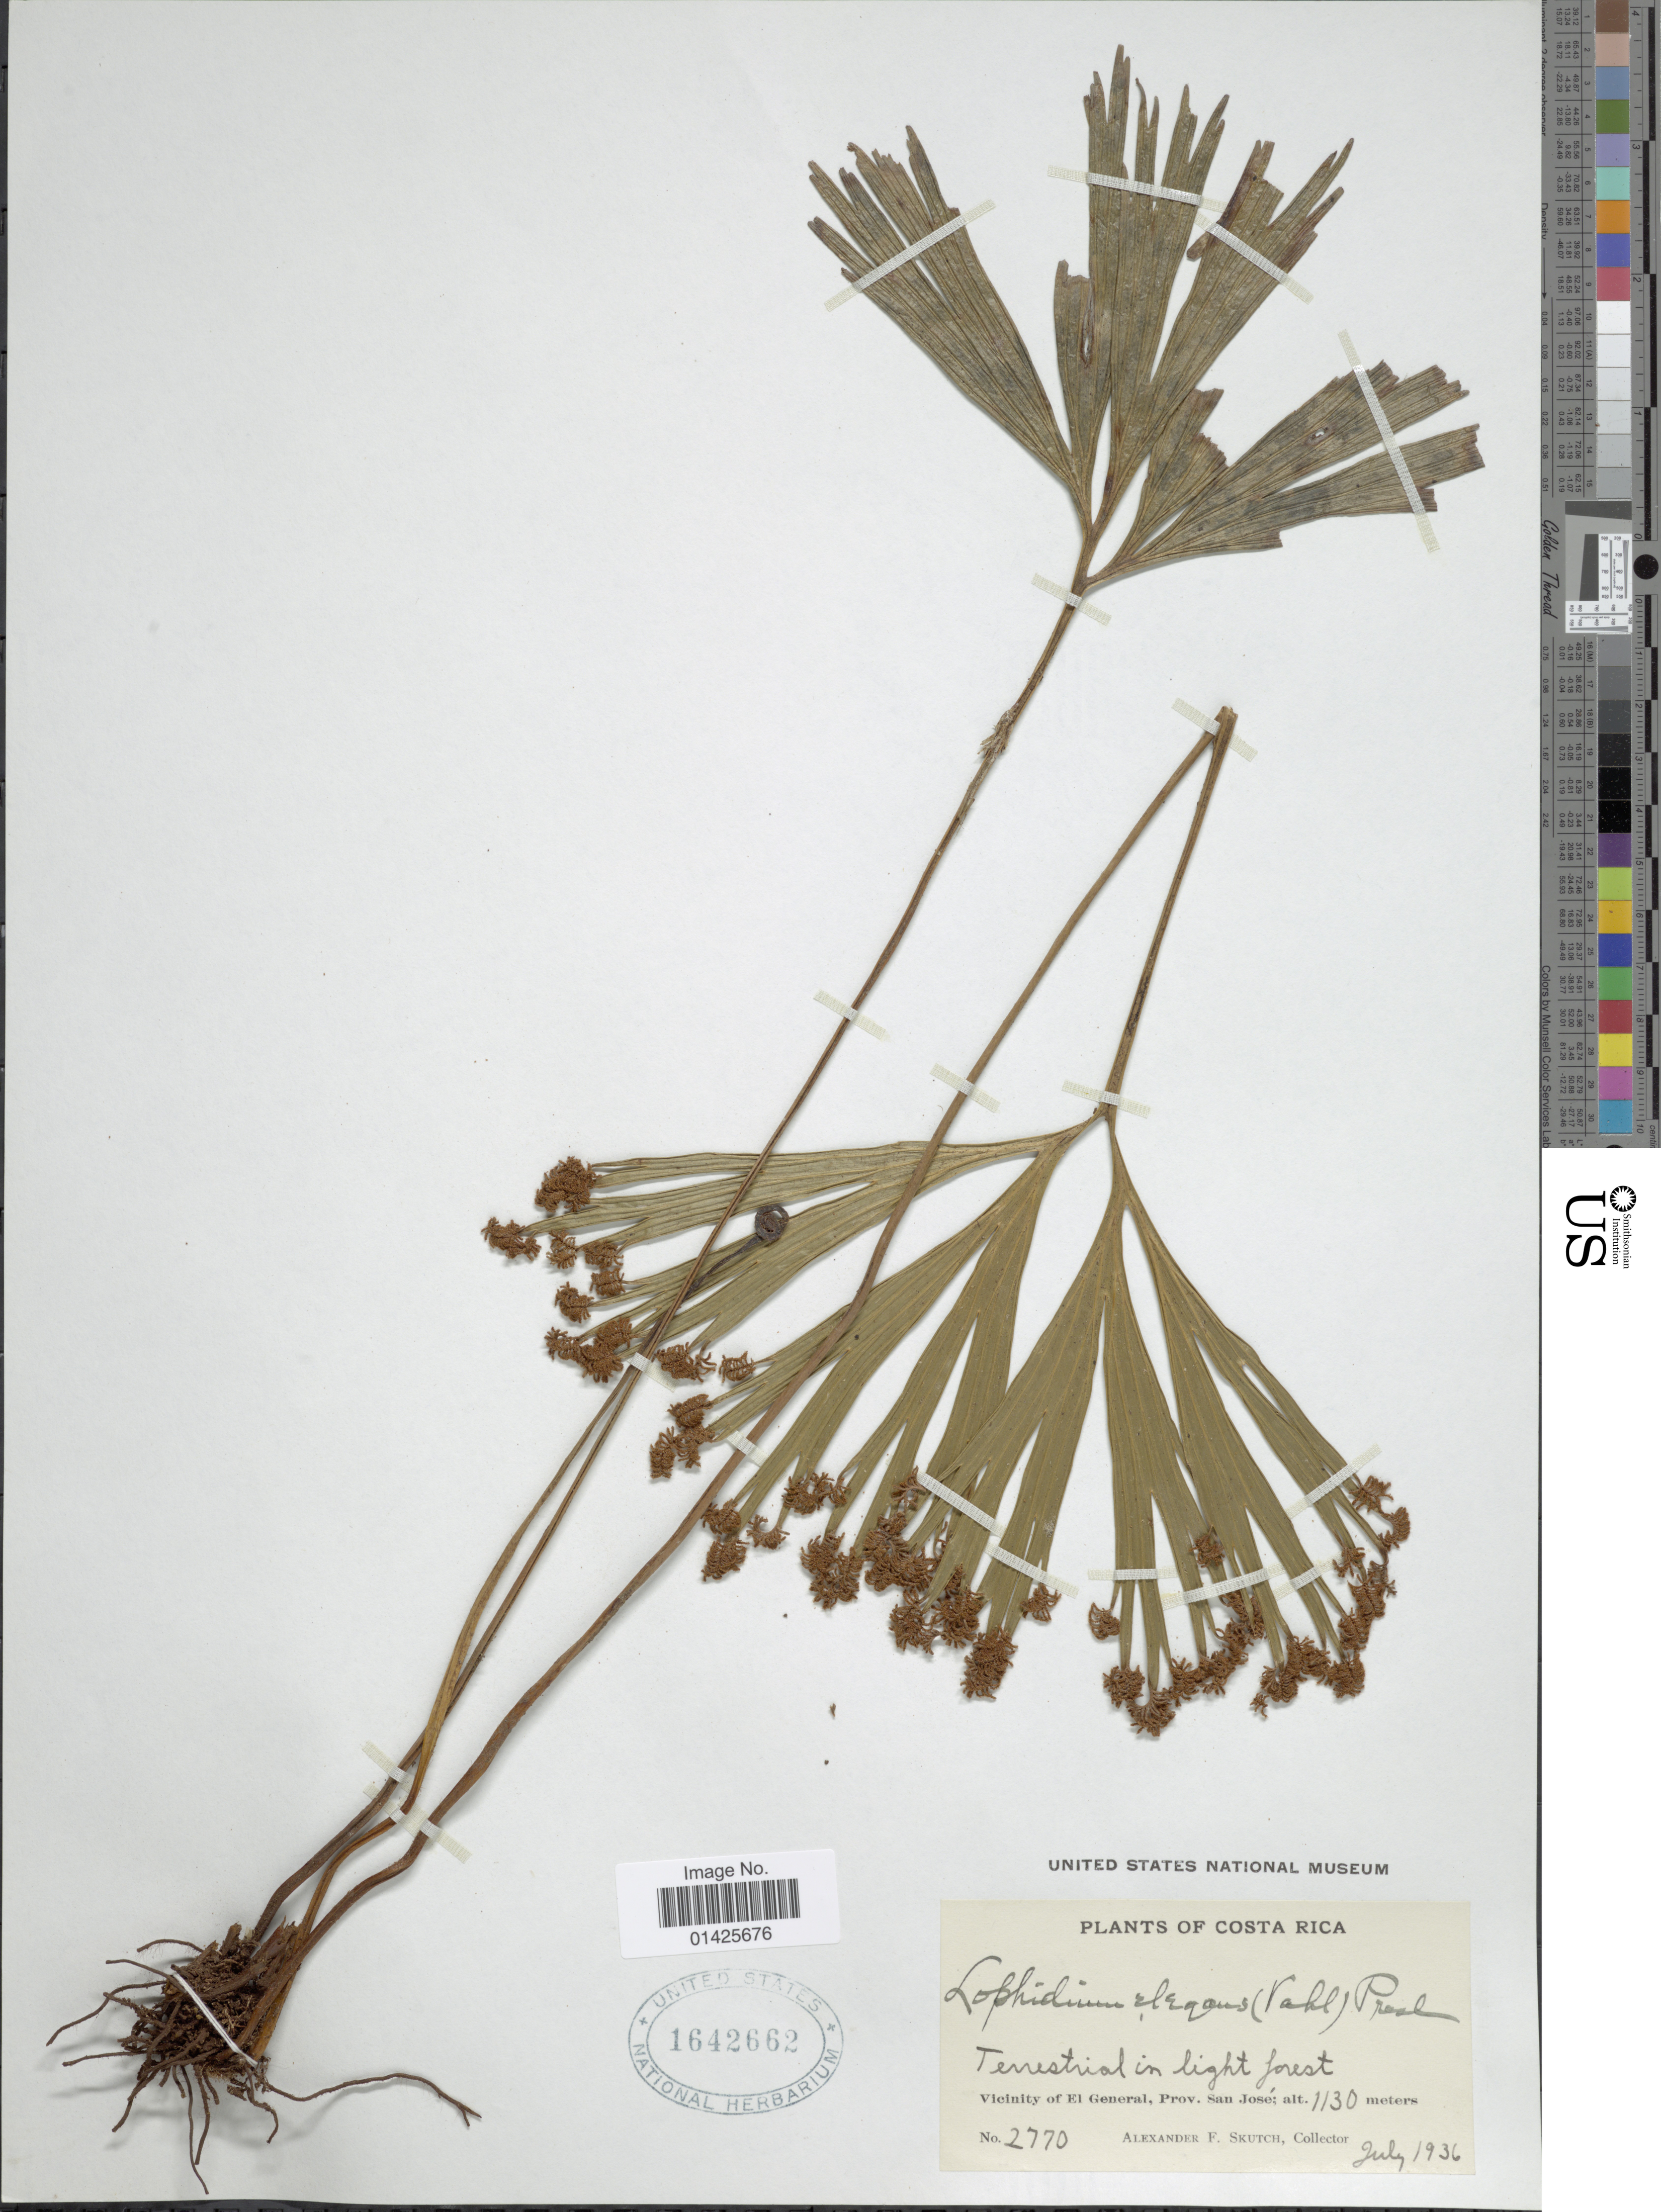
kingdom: Plantae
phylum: Tracheophyta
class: Polypodiopsida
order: Schizaeales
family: Schizaeaceae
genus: Schizaea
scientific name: Schizaea elegans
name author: (Vahl) Sw.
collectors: A. F. Skutch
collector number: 2770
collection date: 1936-07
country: Costa Rica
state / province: San José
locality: Vicinity of El General, Prov. San José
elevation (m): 1130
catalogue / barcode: US 1642662